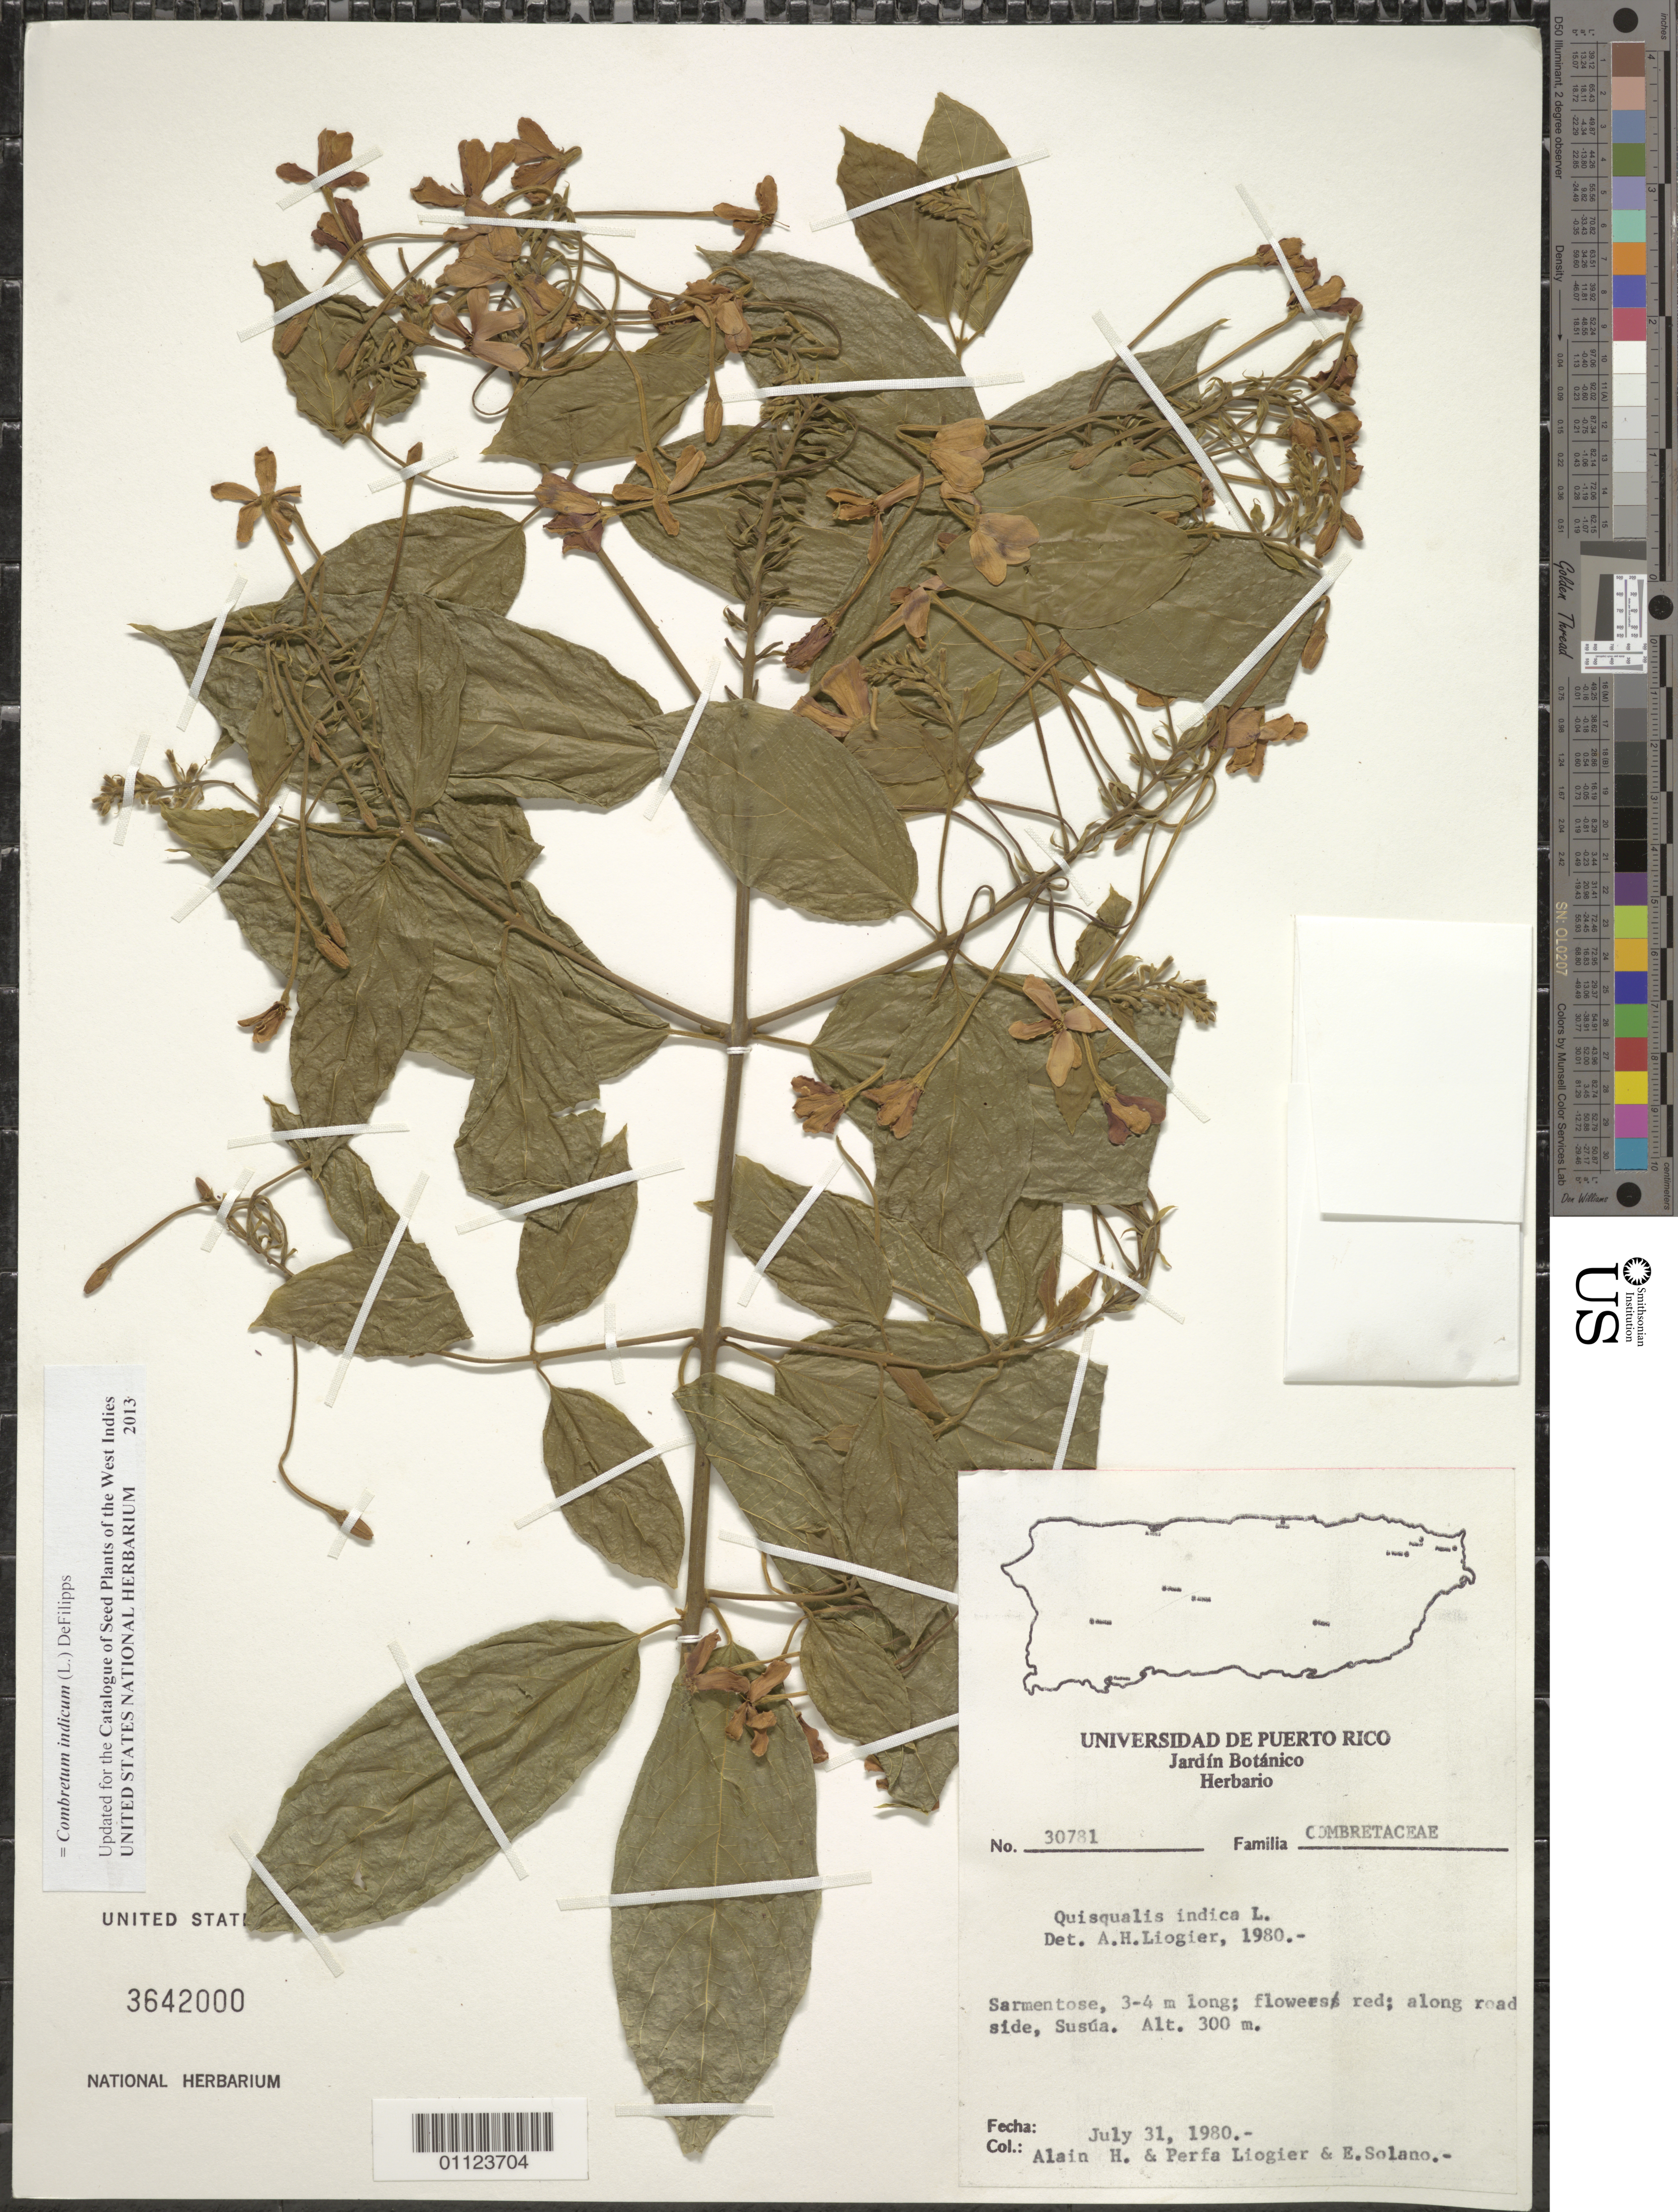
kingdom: Plantae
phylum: Tracheophyta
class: Magnoliopsida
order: Myrtales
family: Combretaceae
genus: Combretum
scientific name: Combretum indicum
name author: (L.) DeFilipps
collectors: A. H. Liogier, M. P. Liogier & E. Solano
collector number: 30781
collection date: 1980-07-31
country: Puerto Rico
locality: Susúa.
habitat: Along roadside.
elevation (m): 300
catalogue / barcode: US 3642000